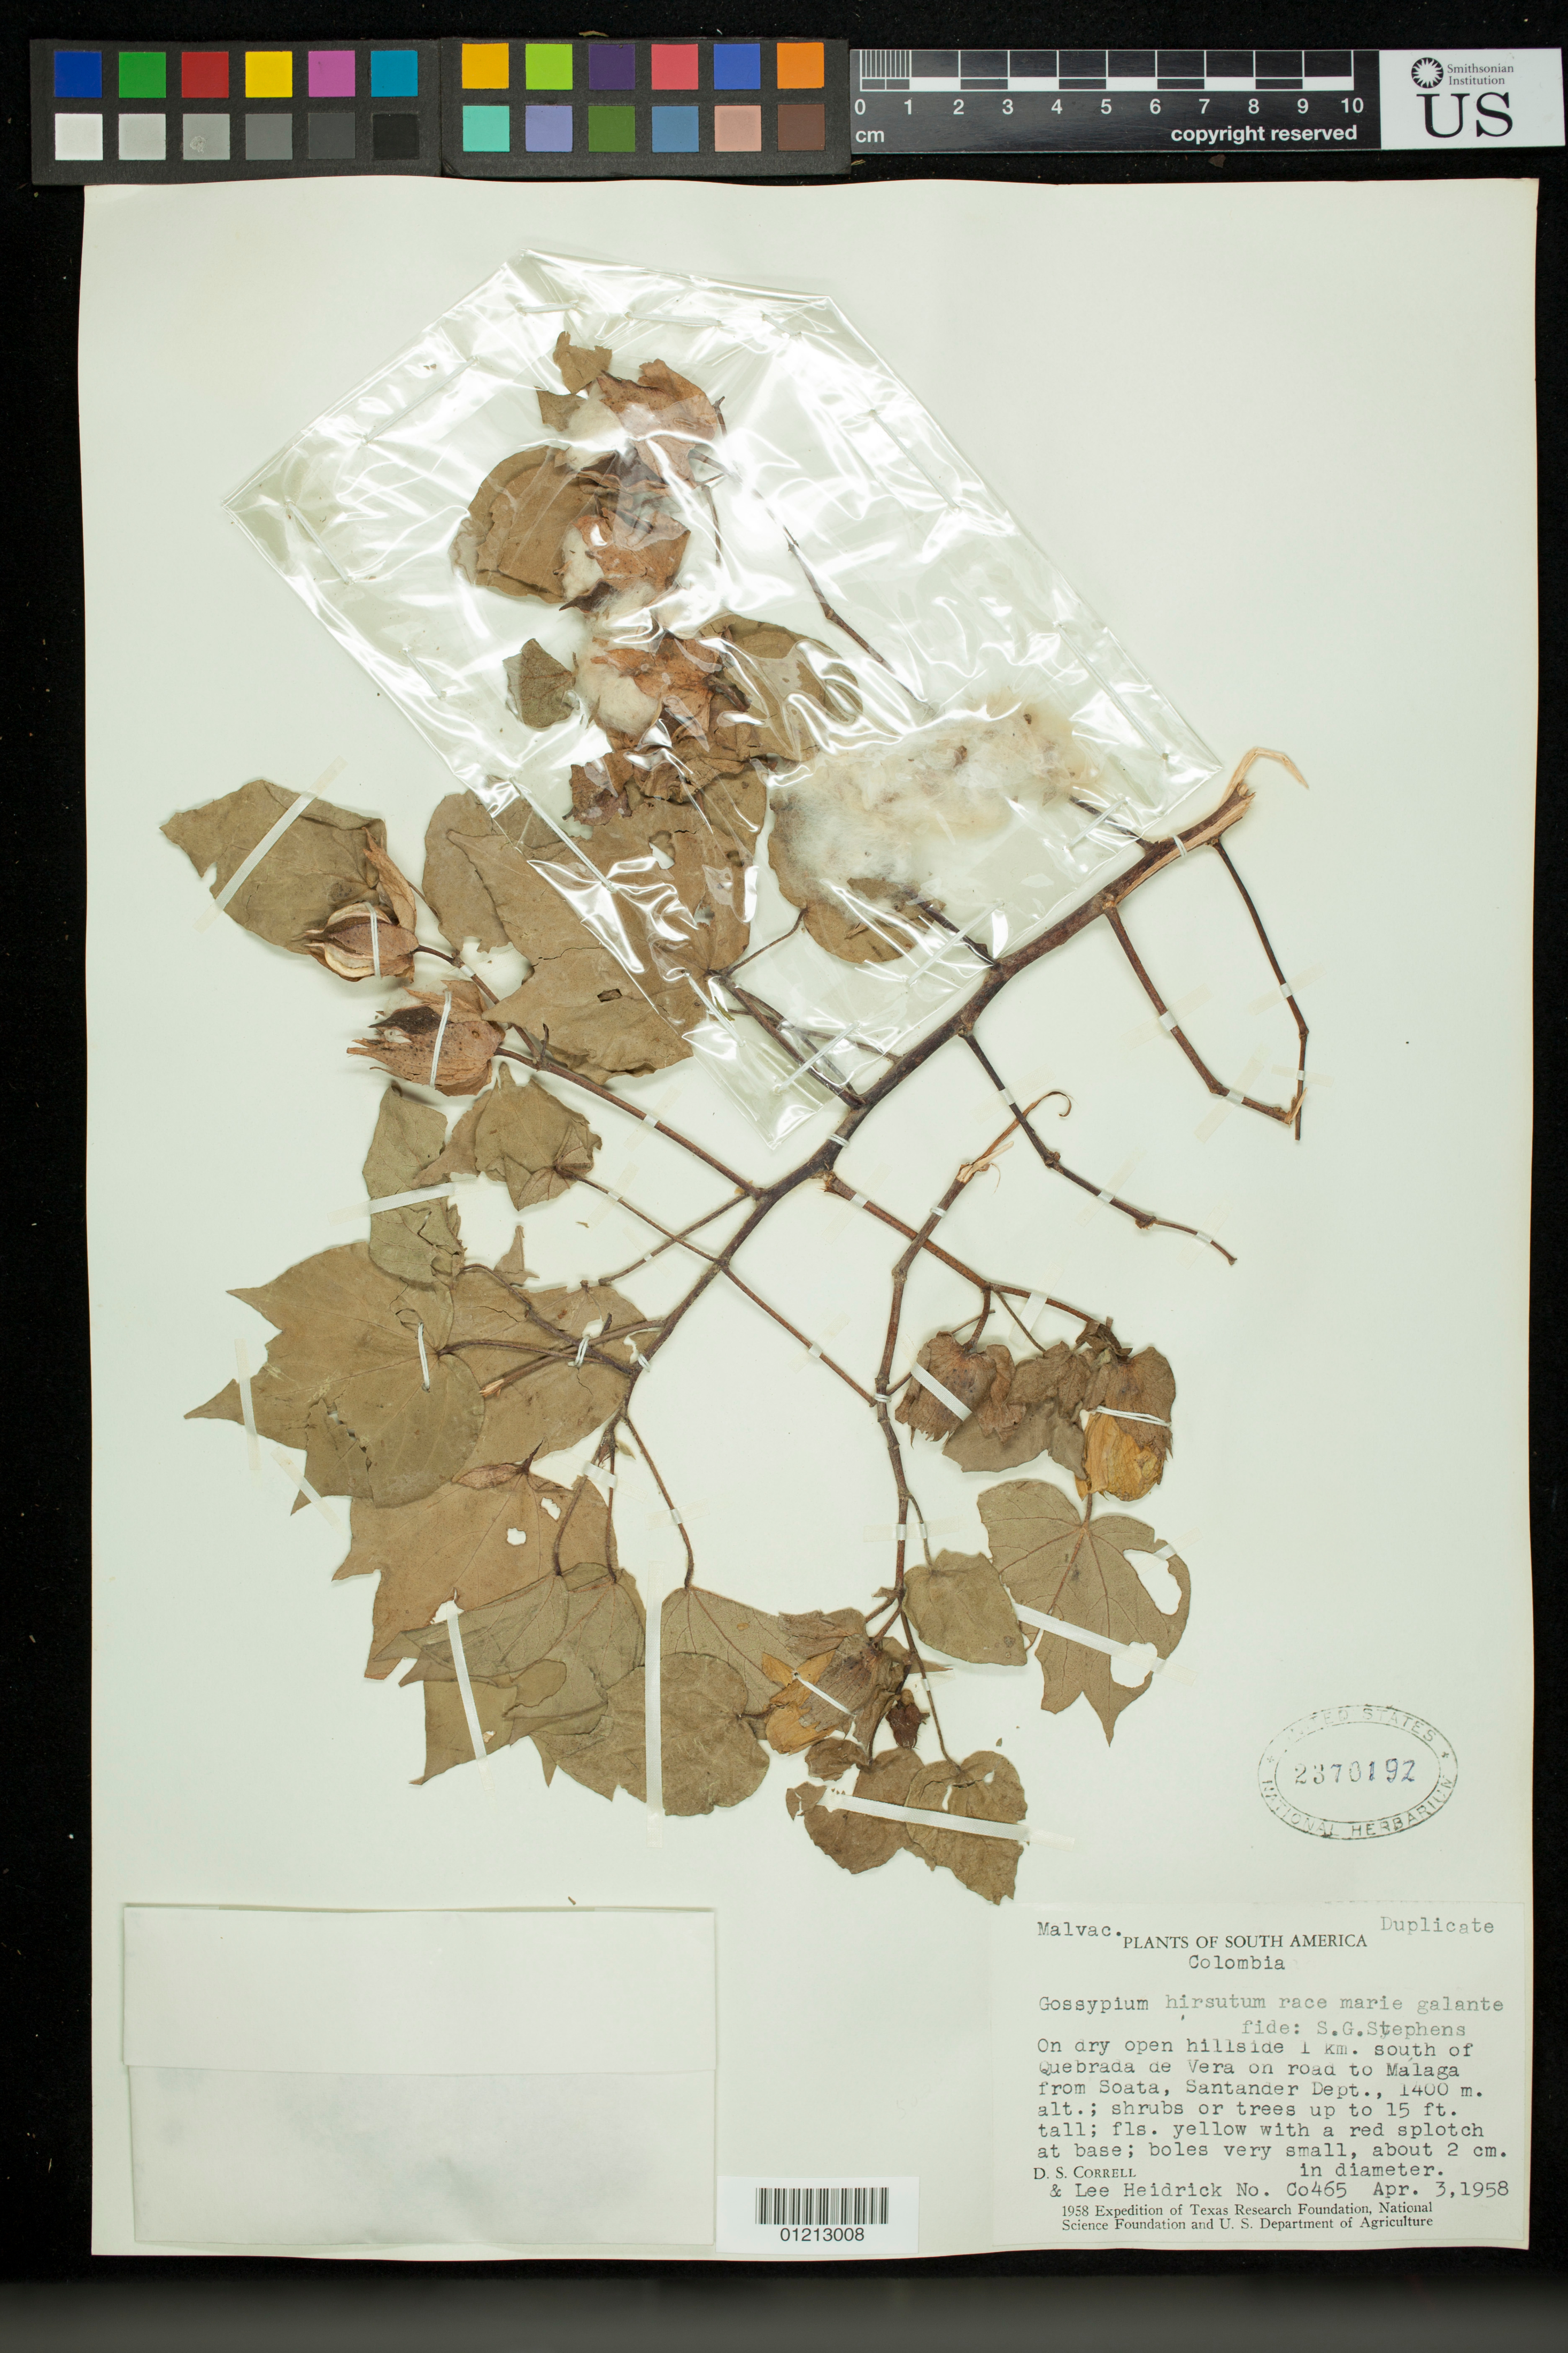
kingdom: Plantae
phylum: Tracheophyta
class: Magnoliopsida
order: Malvales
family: Malvaceae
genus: Gossypium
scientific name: Gossypium hirsutum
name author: L.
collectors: D. S. Correll & L. Heidrick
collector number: Co465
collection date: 1958-03-04 or 1958-04-03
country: Colombia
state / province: Santander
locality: On dry open hillside 1 km. south of Quebrada de Vera on road to Malaga from Soata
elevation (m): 1400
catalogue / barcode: US 2370192